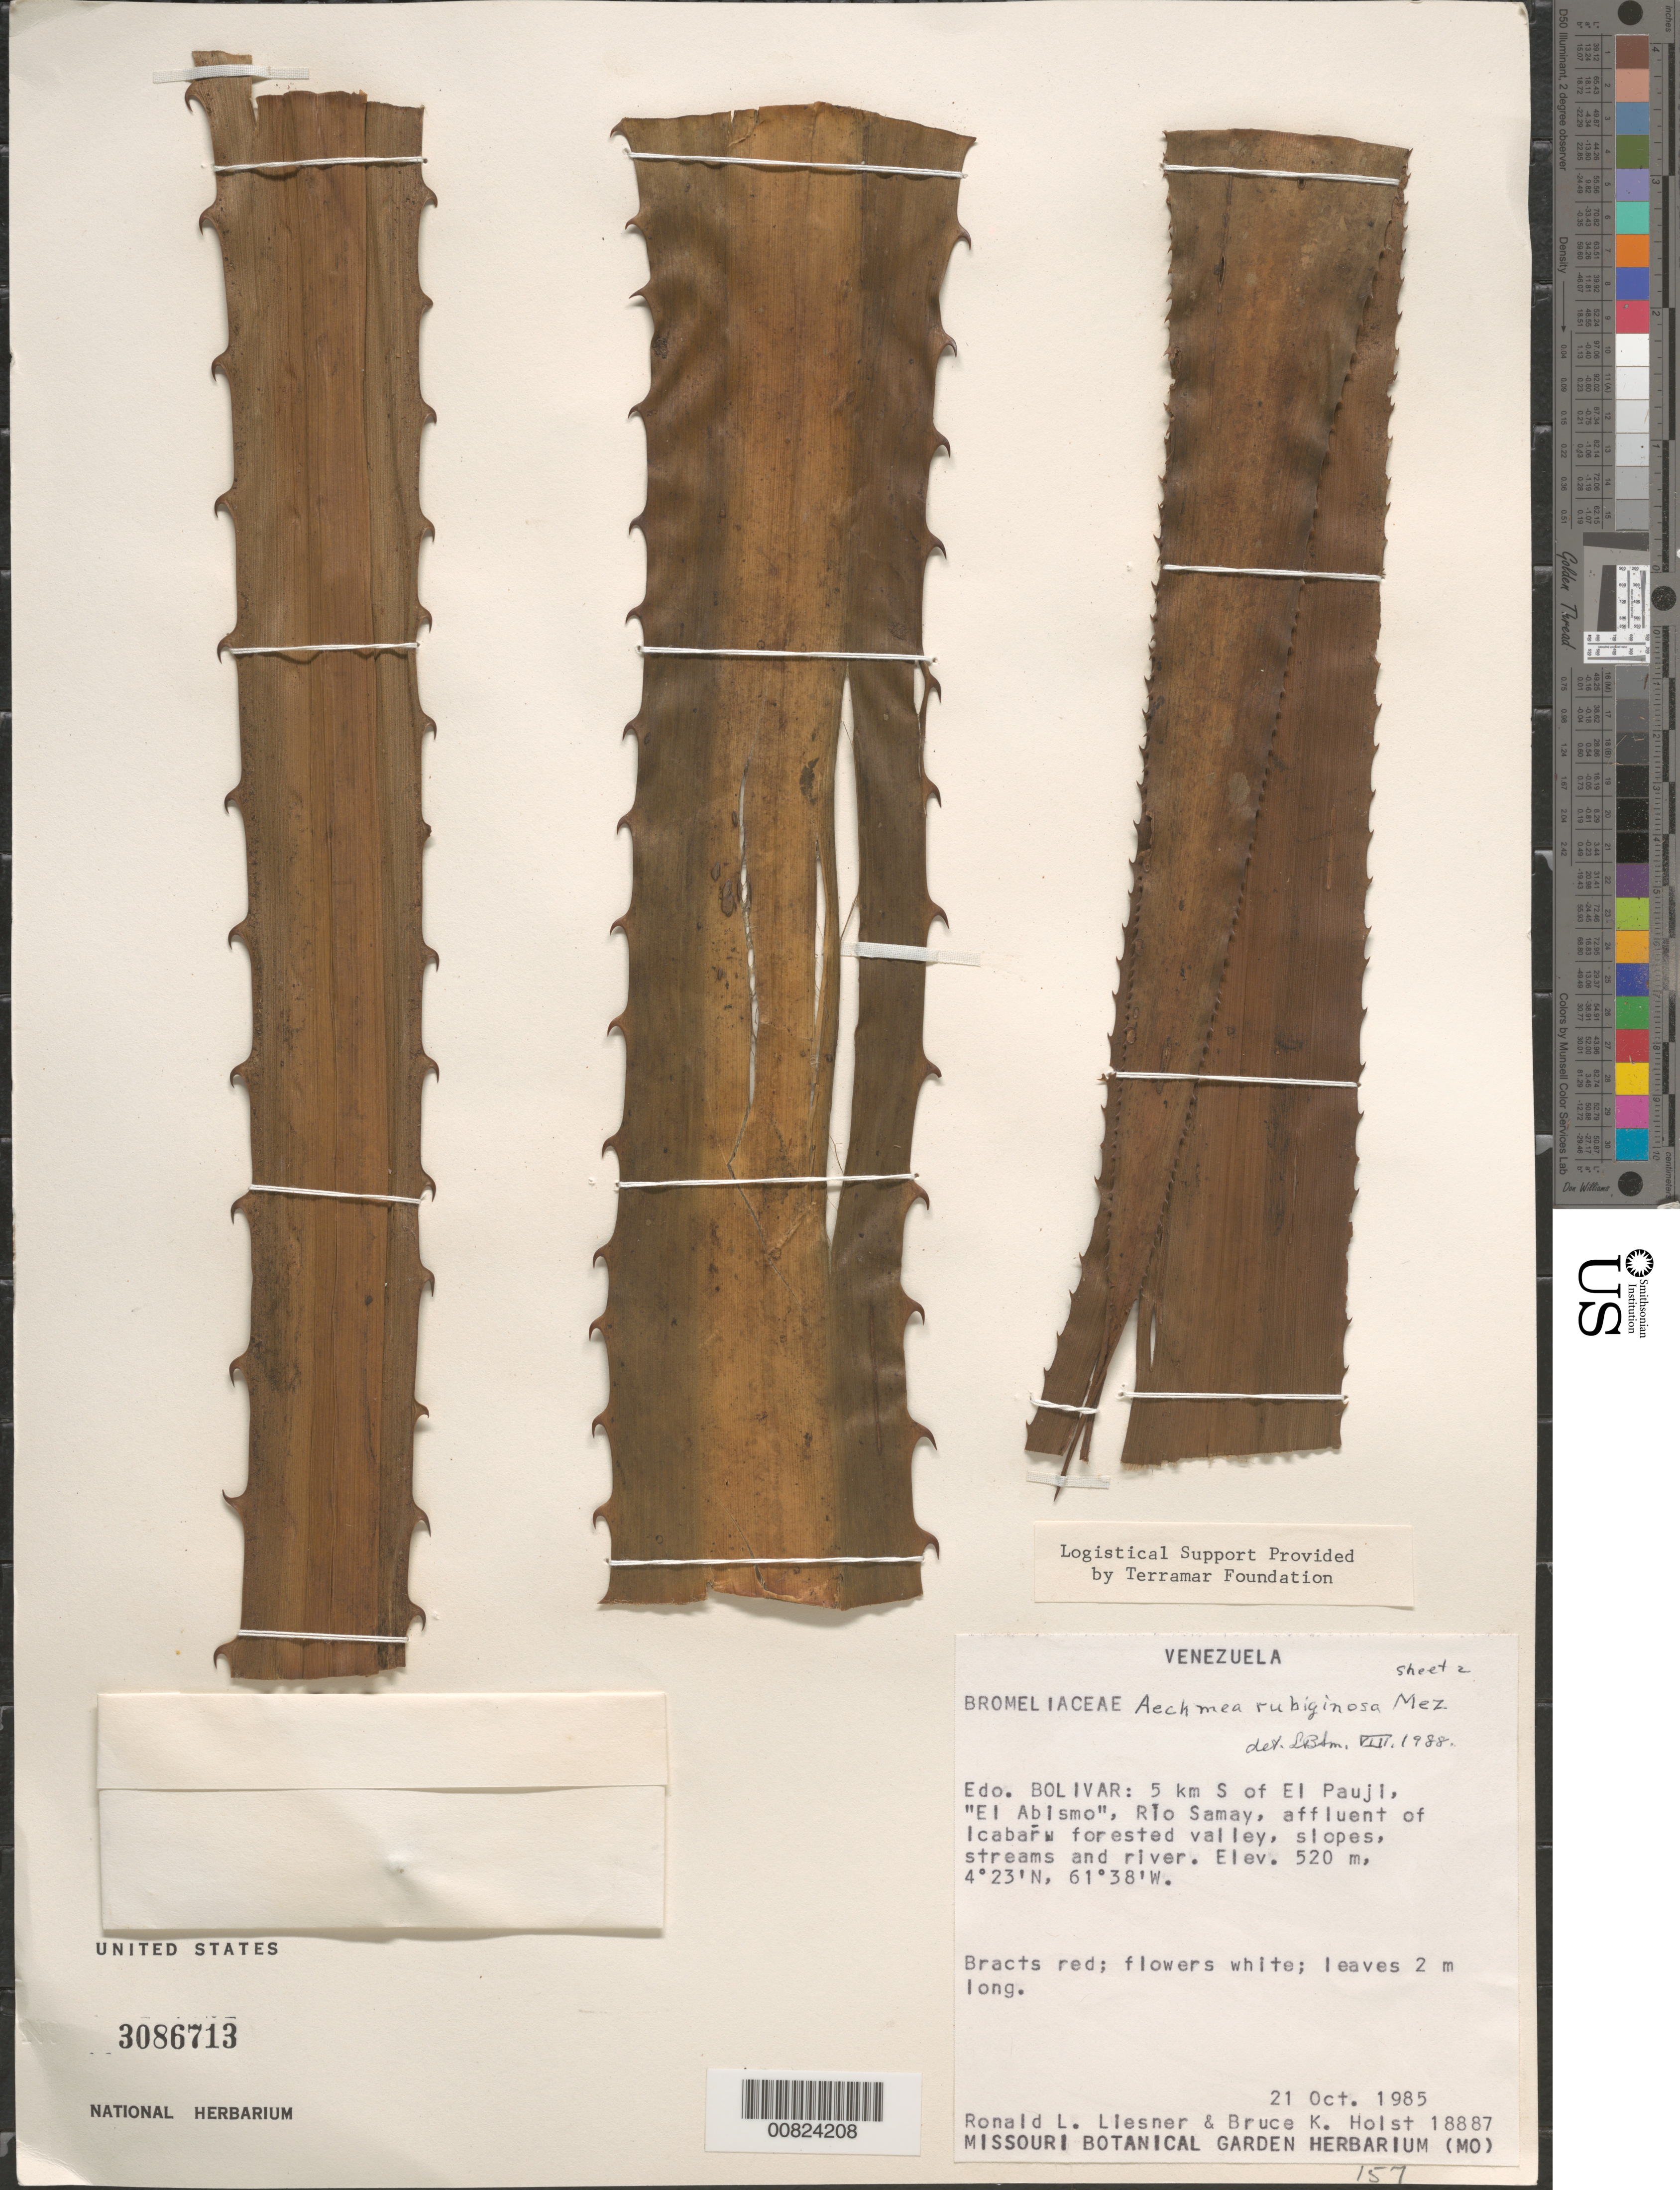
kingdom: Plantae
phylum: Tracheophyta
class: Liliopsida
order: Poales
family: Bromeliaceae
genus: Aechmea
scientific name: Aechmea fernandae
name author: (É. Morren) Baker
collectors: R. L. Liesner & B. Holst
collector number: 18887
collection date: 1985-10-21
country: Venezuela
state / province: Bolivar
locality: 5 km S of El Pauji, "El Abismo", Río Samay, affluent of Icabaru forested valley, slopes, streams and river.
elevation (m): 520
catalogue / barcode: US 3086713